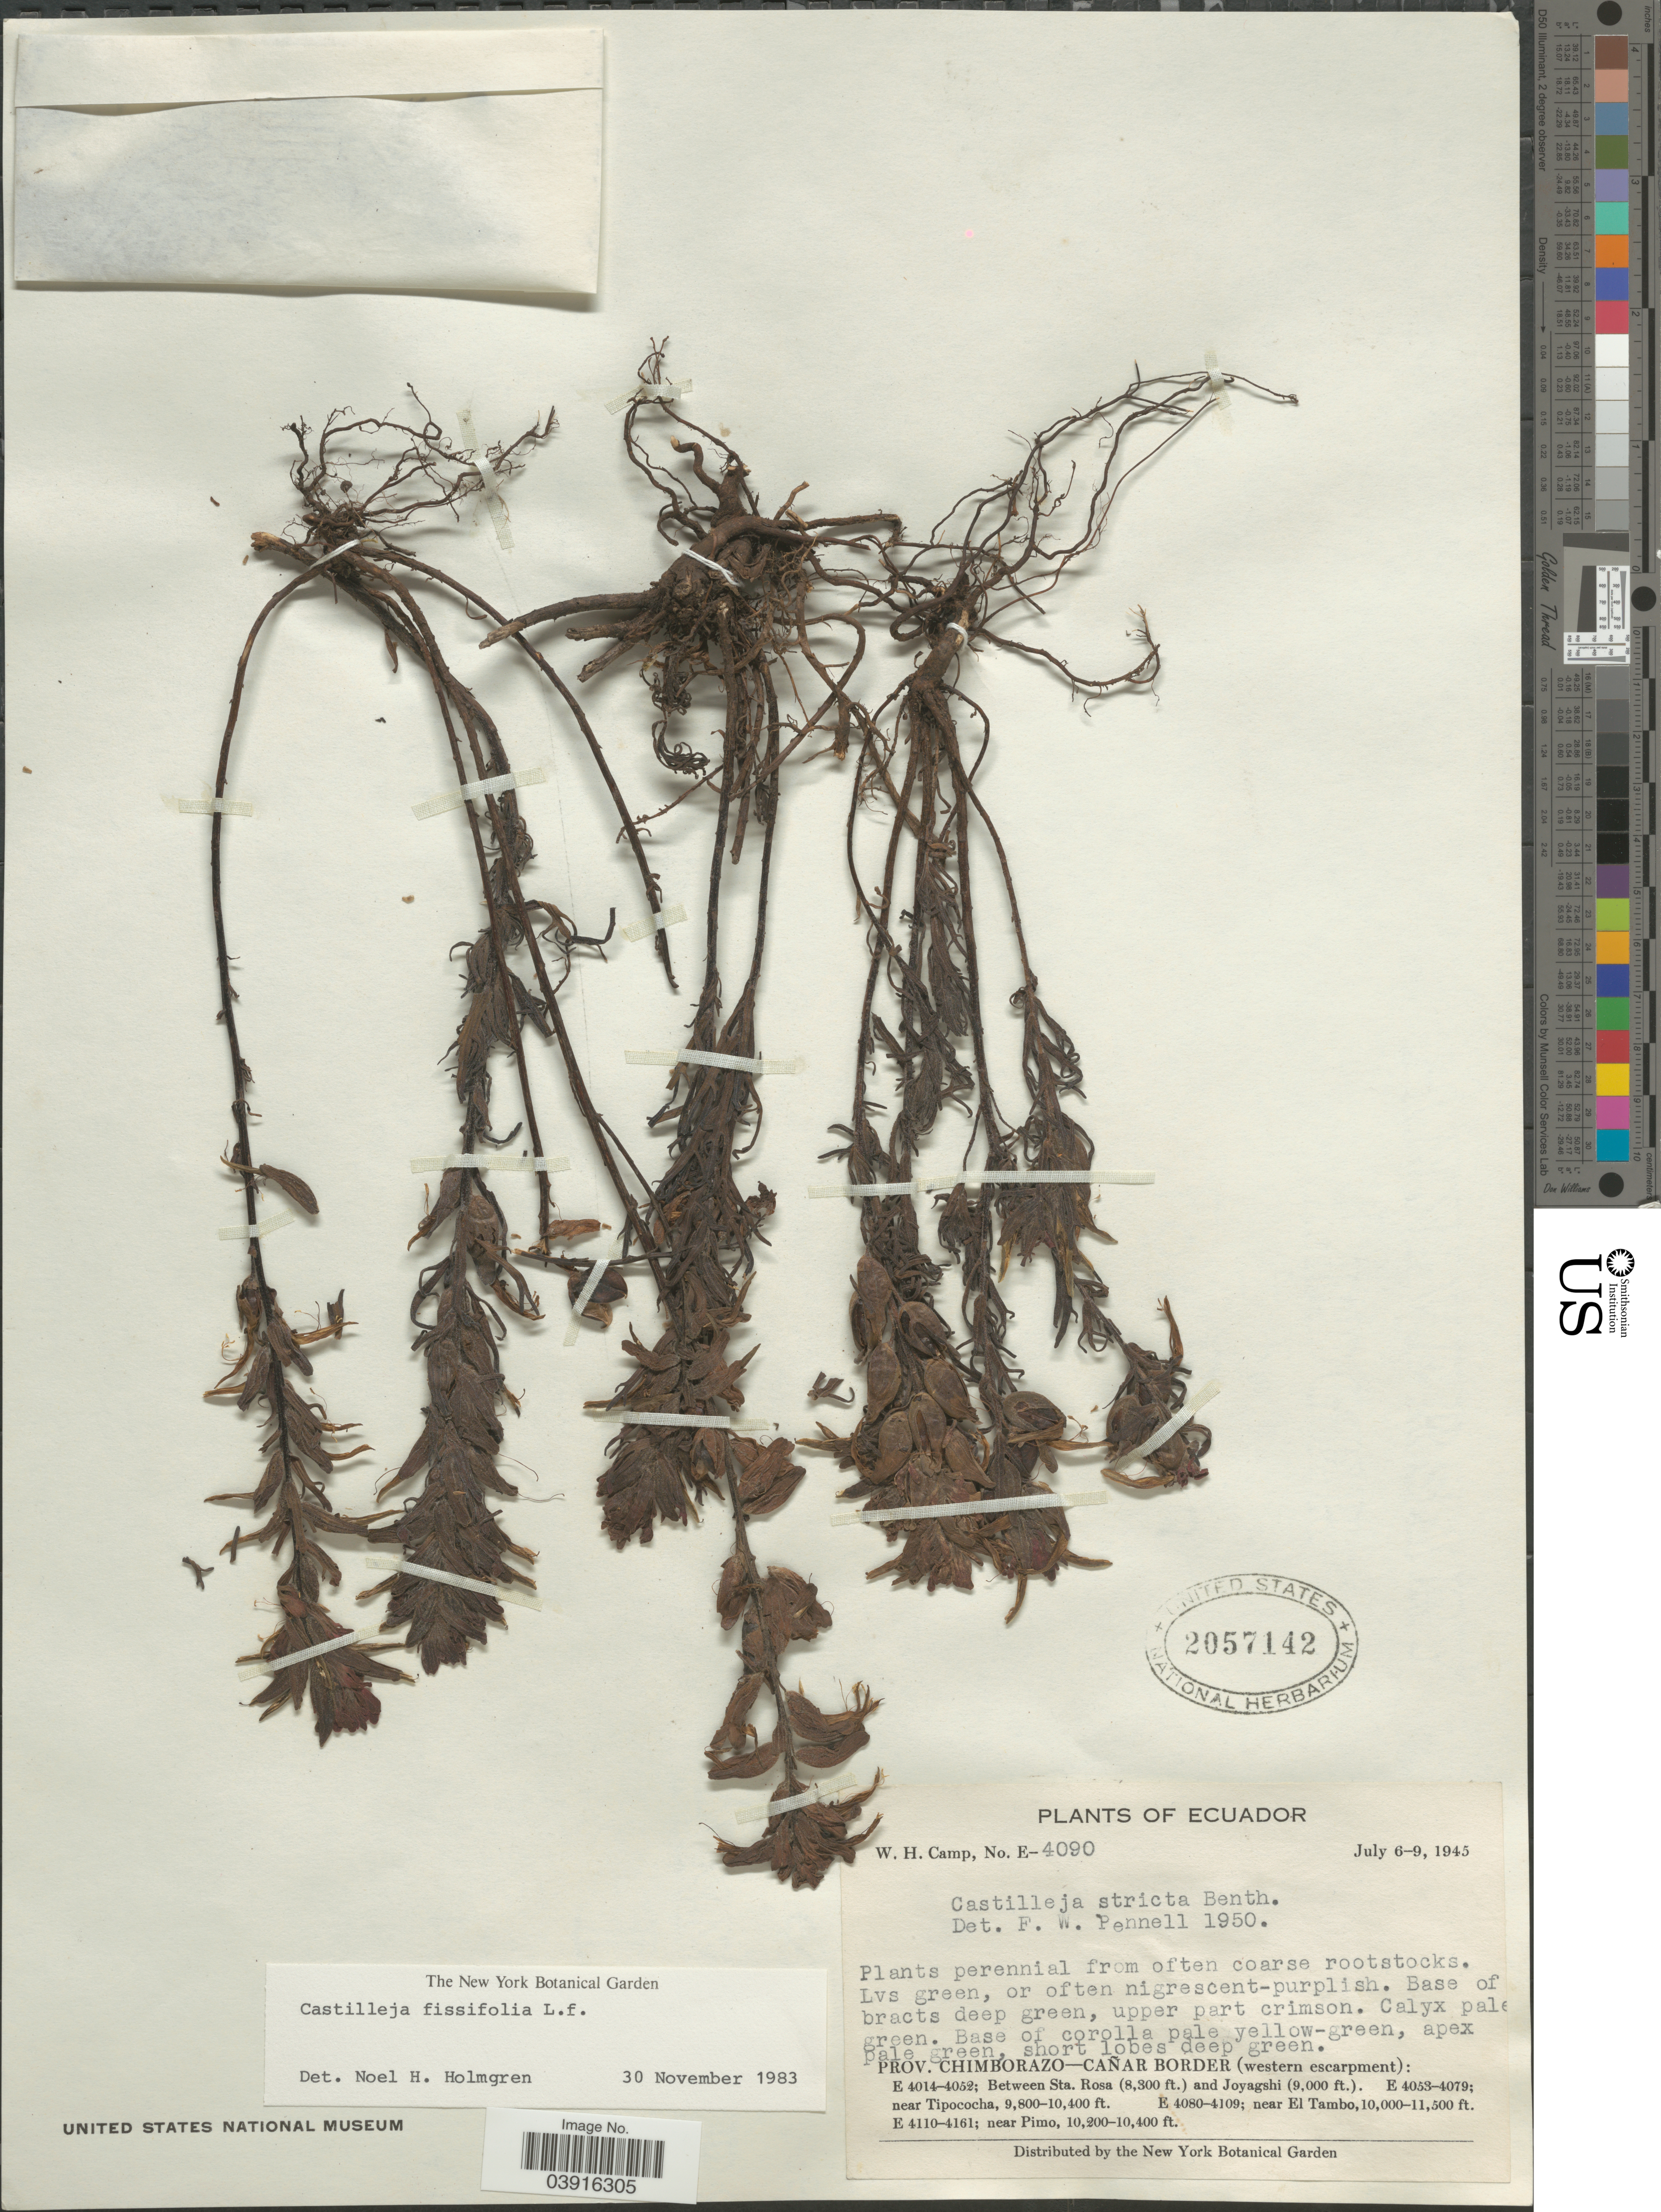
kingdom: Plantae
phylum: Tracheophyta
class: Magnoliopsida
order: Lamiales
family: Orobanchaceae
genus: Castilleja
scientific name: Castilleja fissifolia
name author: L. f.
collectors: W. H. Camp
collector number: E-4090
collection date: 1945-07-06/1945-07-09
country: Ecuador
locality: Prov. Chimborazo-Cañar Border (western escarpment): near El Tambo.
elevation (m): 3048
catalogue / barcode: US 2057142